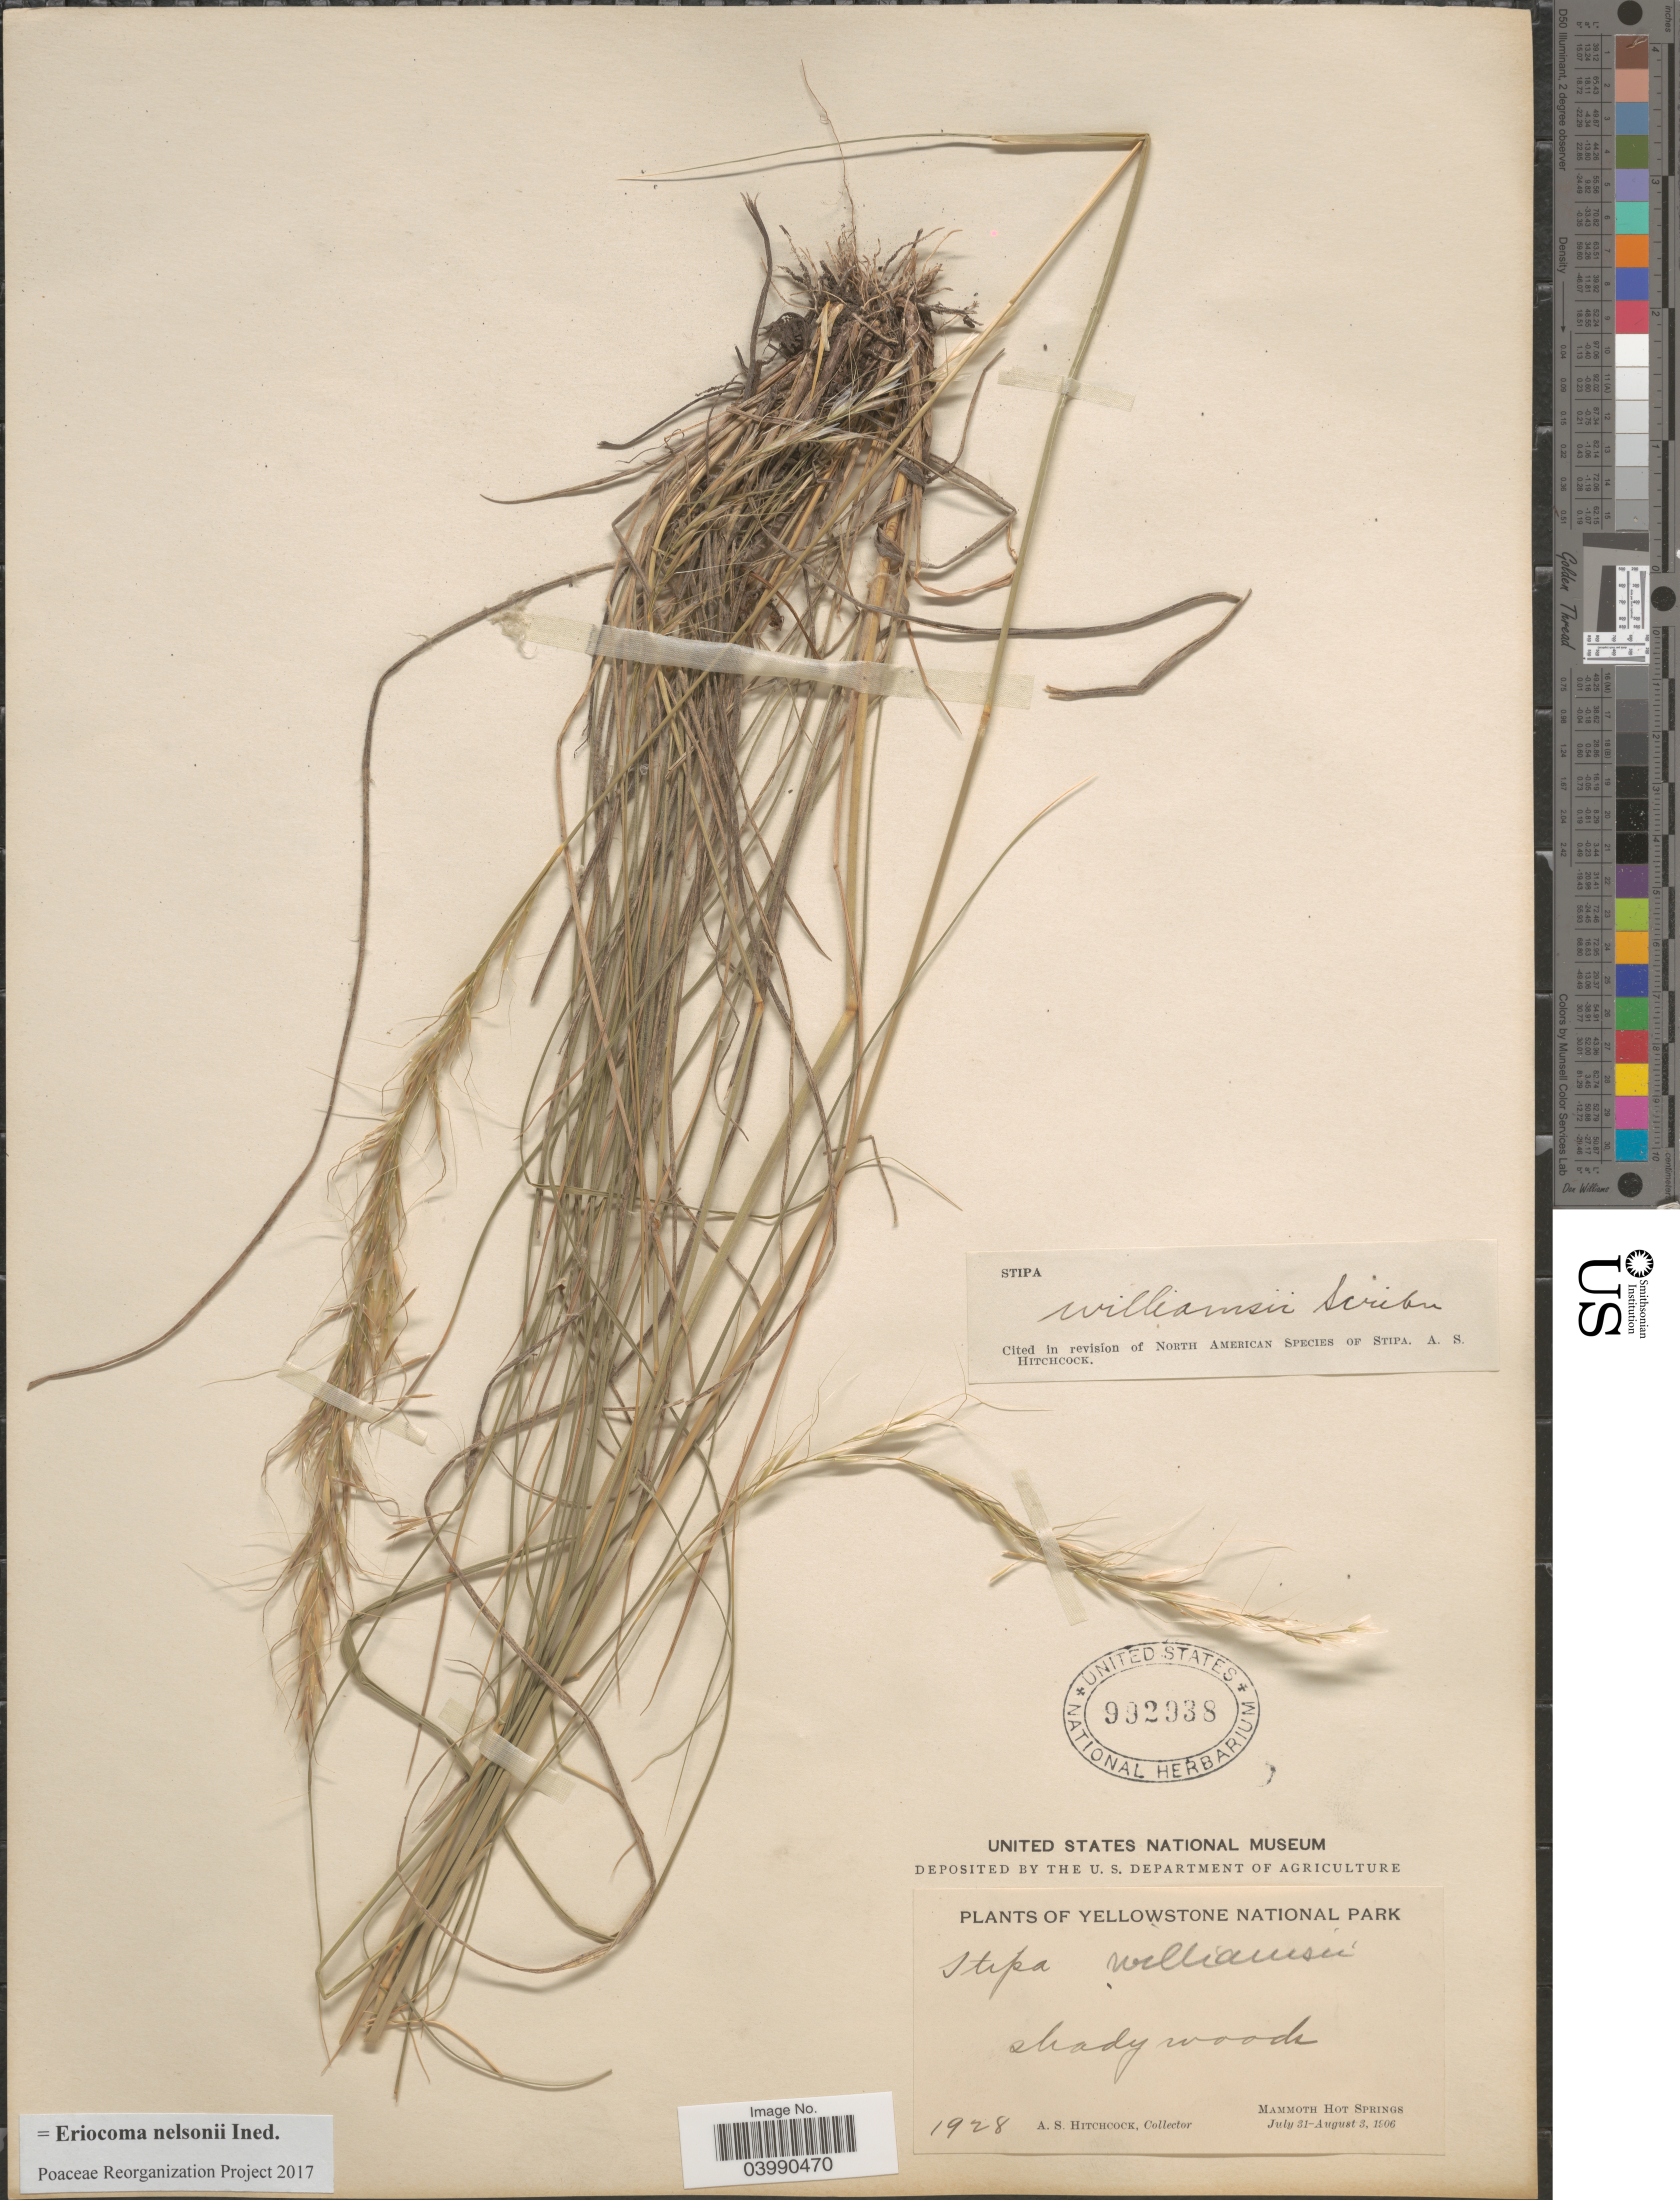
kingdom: Plantae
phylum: Tracheophyta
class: Liliopsida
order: Poales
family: Poaceae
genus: Eriocoma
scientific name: Eriocoma nelsonii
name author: (Scribn.) Romasch.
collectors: A. S. Hitchcock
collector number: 1928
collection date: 1906-07-31/1906-08-03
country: United States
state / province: Wyoming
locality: Yellowstone National Park. Shady woods. Mammoth Hot Springs.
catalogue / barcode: US 992938